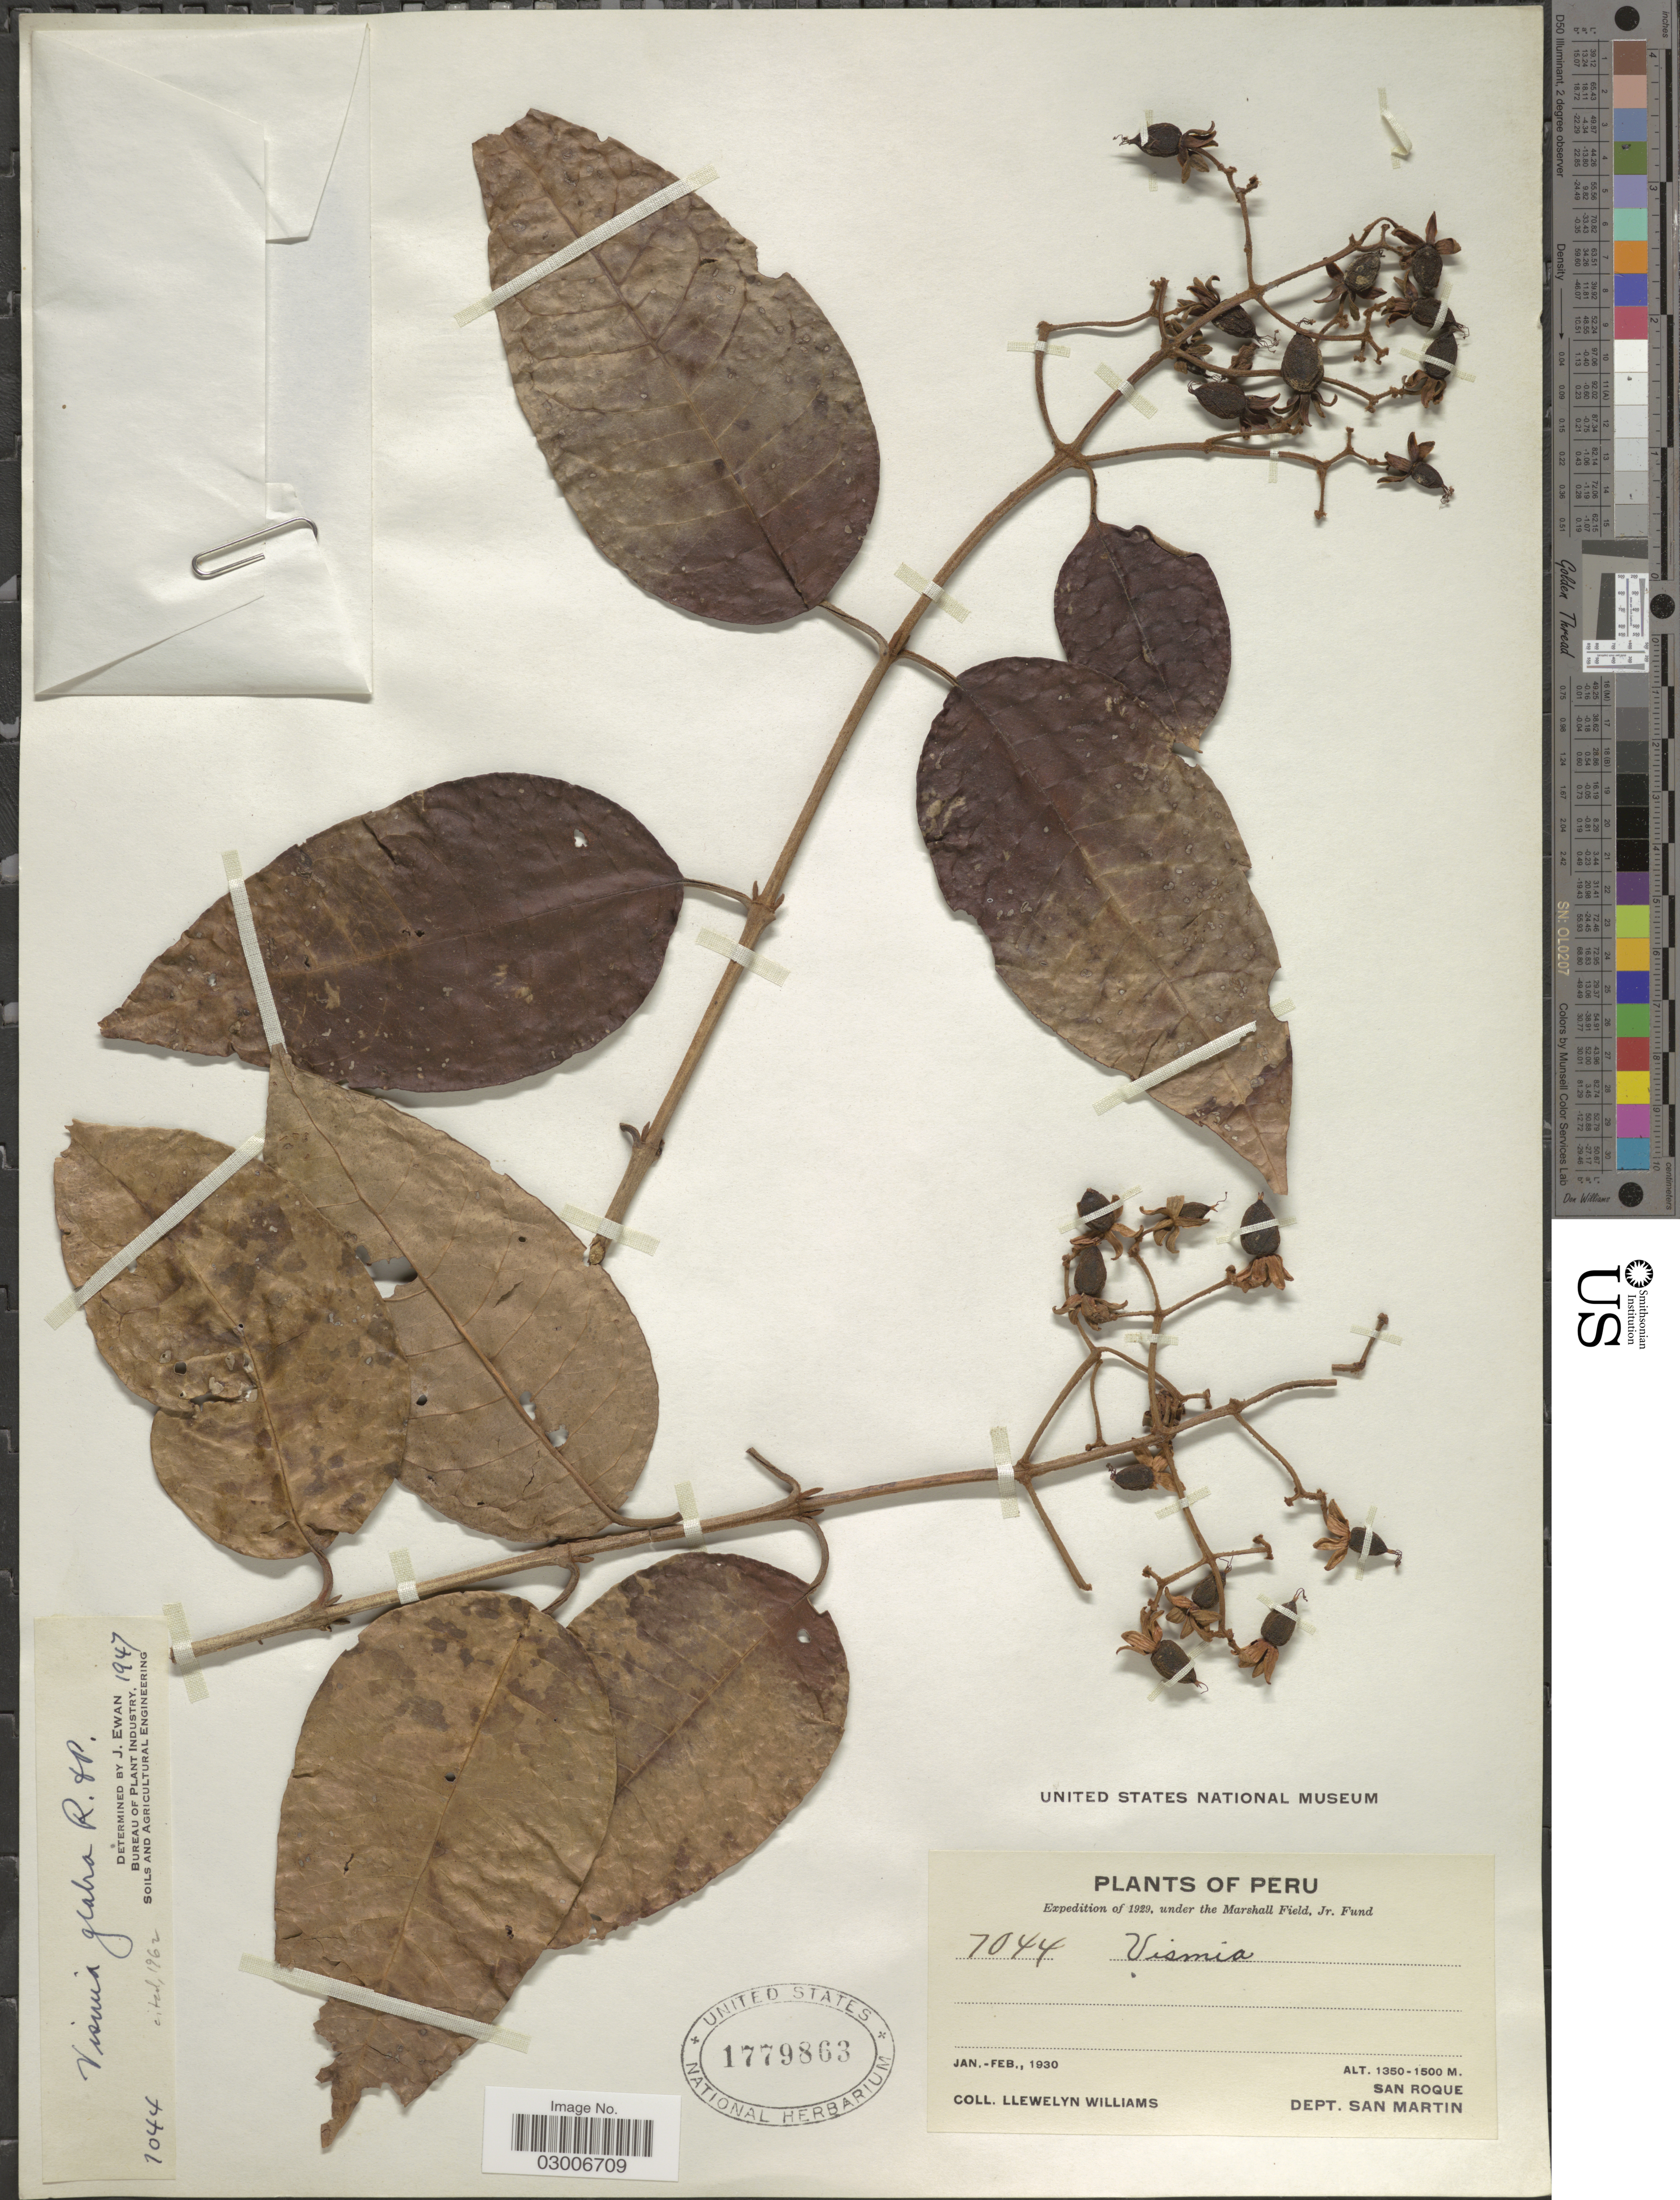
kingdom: Plantae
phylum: Tracheophyta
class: Magnoliopsida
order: Malpighiales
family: Hypericaceae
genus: Vismia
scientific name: Vismia glabra subsp. glabra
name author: Ruiz & Pav.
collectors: Ll. Williams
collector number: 7044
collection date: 1930-01/1930-02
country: Peru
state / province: San Martín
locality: San Roque, Dept. San Martin.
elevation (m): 1350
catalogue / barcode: US 1779863